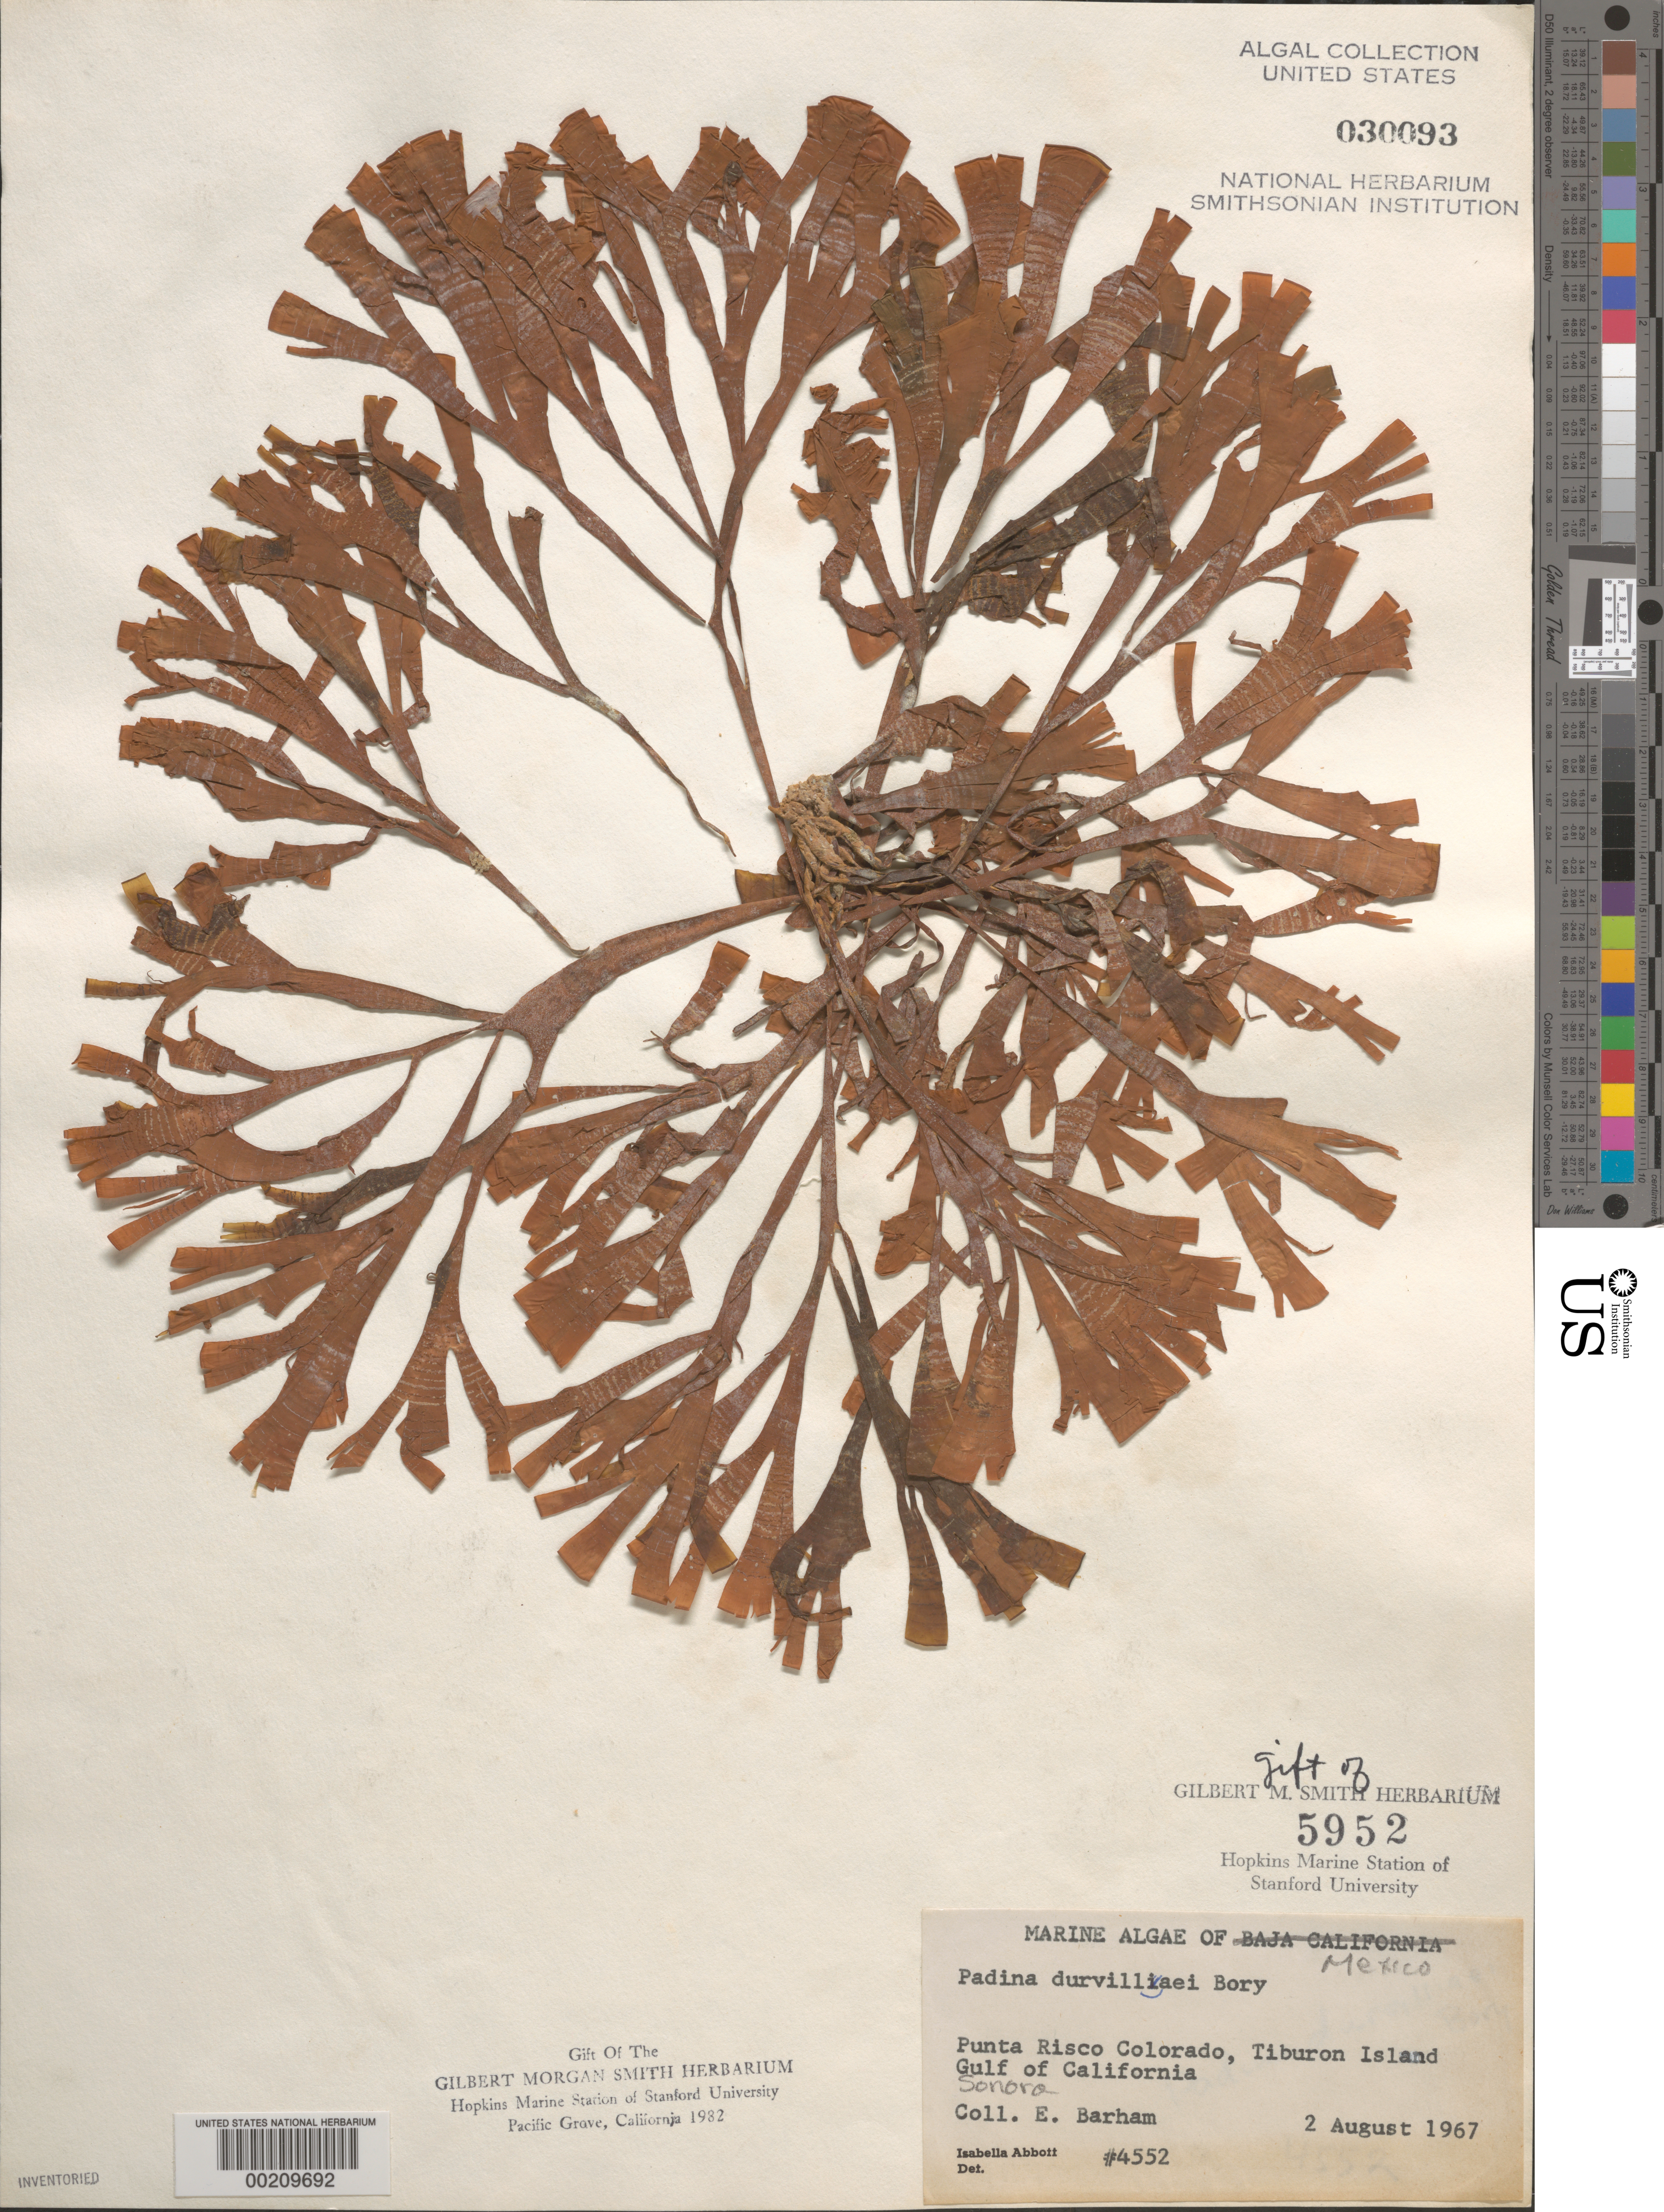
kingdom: Chromista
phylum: Ochrophyta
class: Phaeophyceae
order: Dictyotales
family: Dictyotaceae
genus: Padina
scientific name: Padina durvillaei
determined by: Abbott, Isabella A.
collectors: E. Barham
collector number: IAA 4552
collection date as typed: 02 Aug 1967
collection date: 1967-08-02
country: Mexico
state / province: Sonora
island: Isla Tiburon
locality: Punta Risco Colorado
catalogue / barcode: US 30093